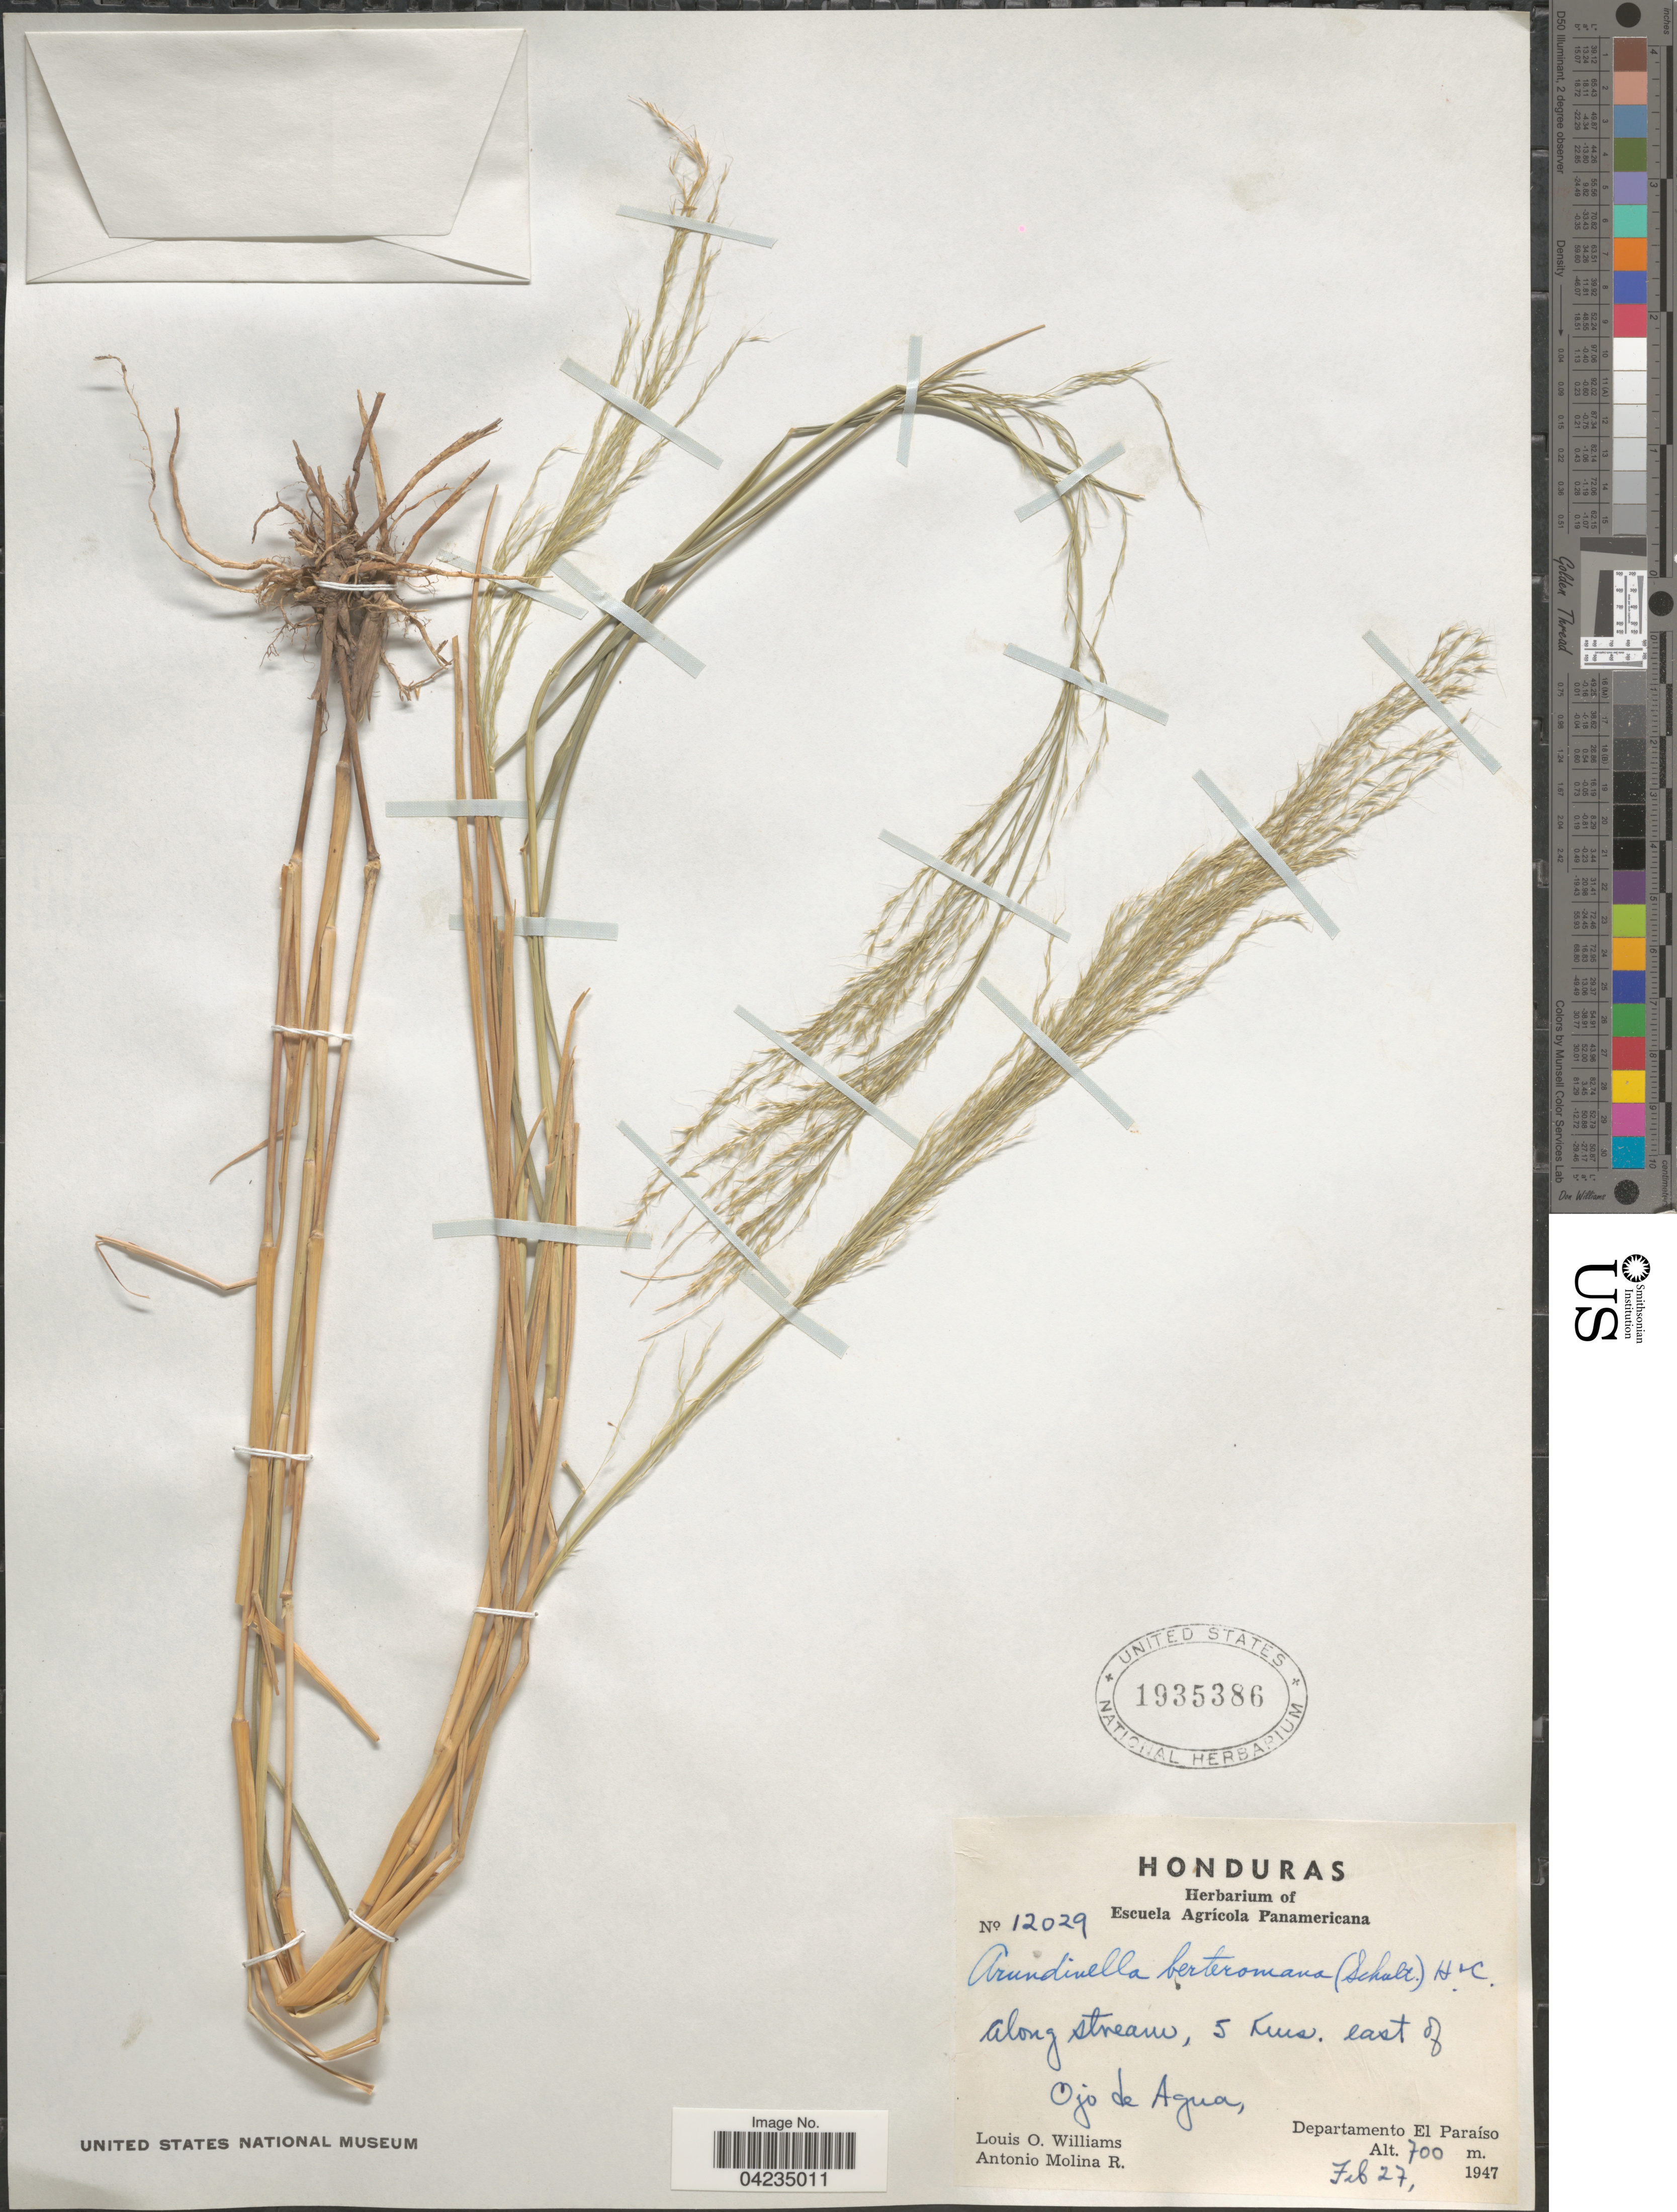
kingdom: Plantae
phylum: Tracheophyta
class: Liliopsida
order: Poales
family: Poaceae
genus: Arundinella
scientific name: Arundinella berteroniana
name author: (Schult.) Hitchc. & Chase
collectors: L. O. Williams & A. Molina R.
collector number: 12029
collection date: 1947-02-27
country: Honduras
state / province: El Paraiso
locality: Along stream, 5 Kms. east of Ojode Agua, Departamento El Paraíso.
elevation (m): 700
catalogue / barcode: US 1935386